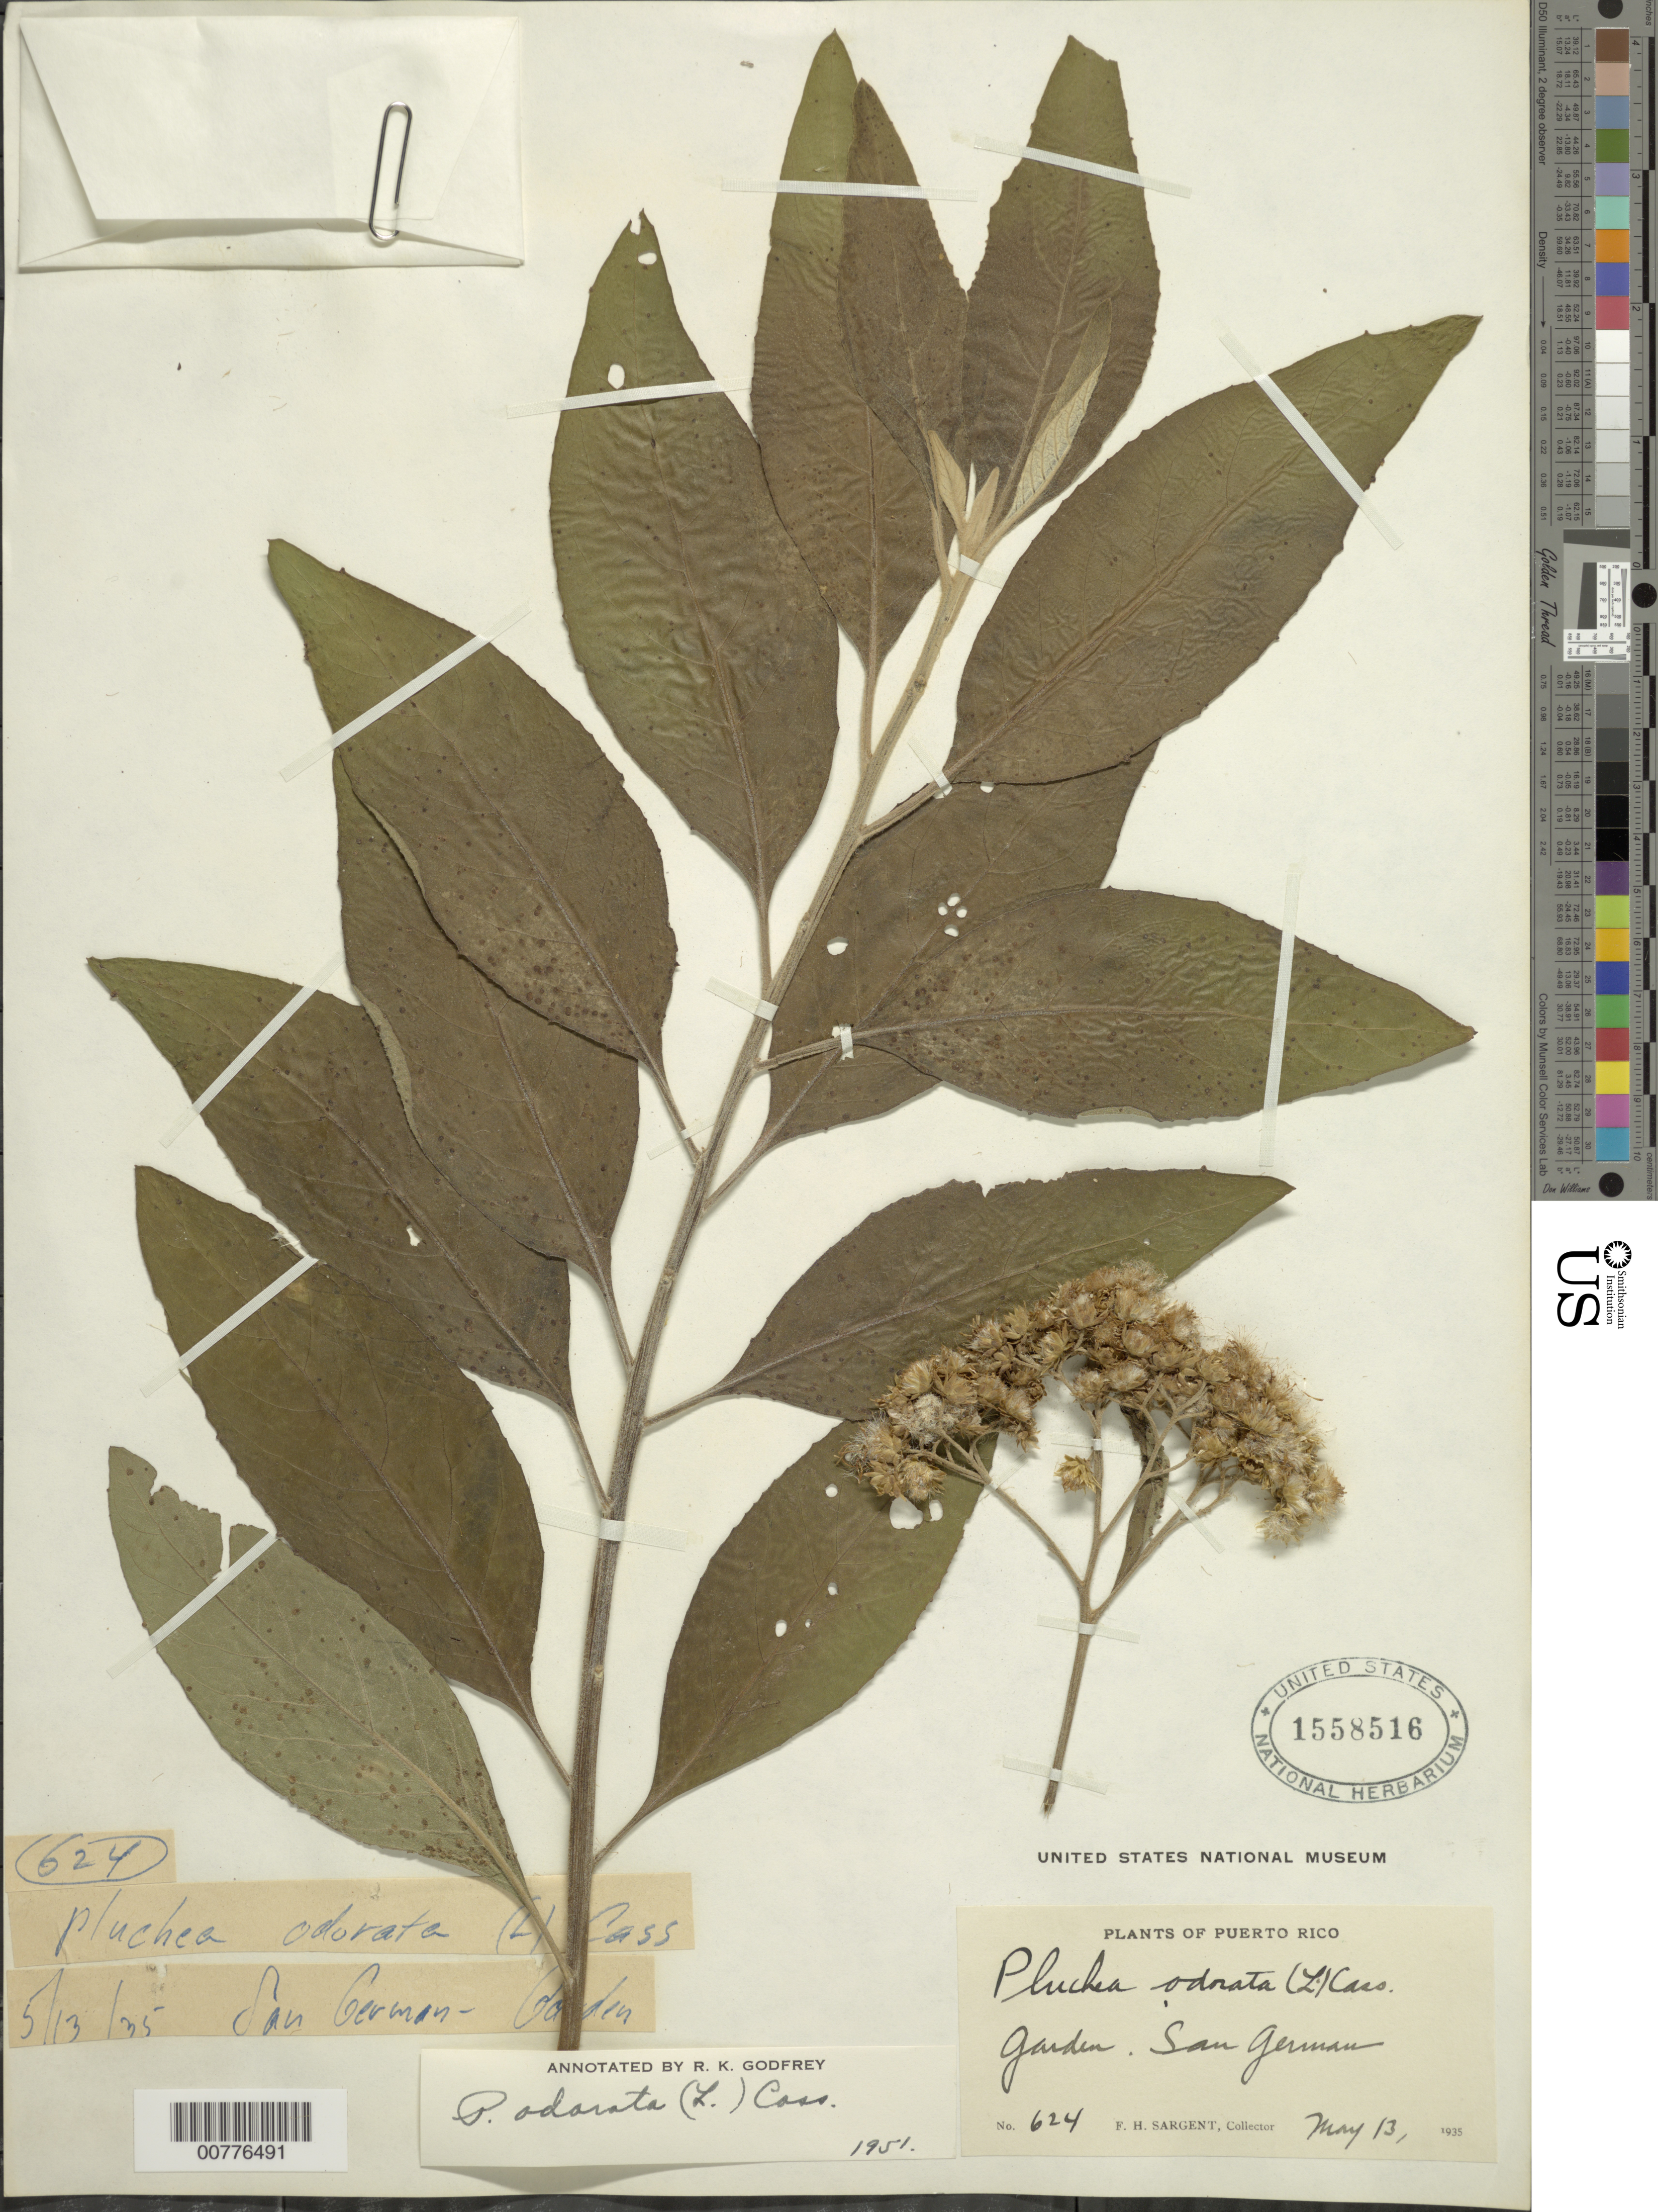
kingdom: Plantae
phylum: Tracheophyta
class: Magnoliopsida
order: Asterales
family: Asteraceae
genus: Pluchea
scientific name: Pluchea carolinensis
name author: (Jacq.) D. Don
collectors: F. H. Sargent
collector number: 624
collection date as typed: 13 May 1935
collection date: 1935-05-13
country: Puerto Rico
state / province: San Germán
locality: Garden. San German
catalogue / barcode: US 1558516